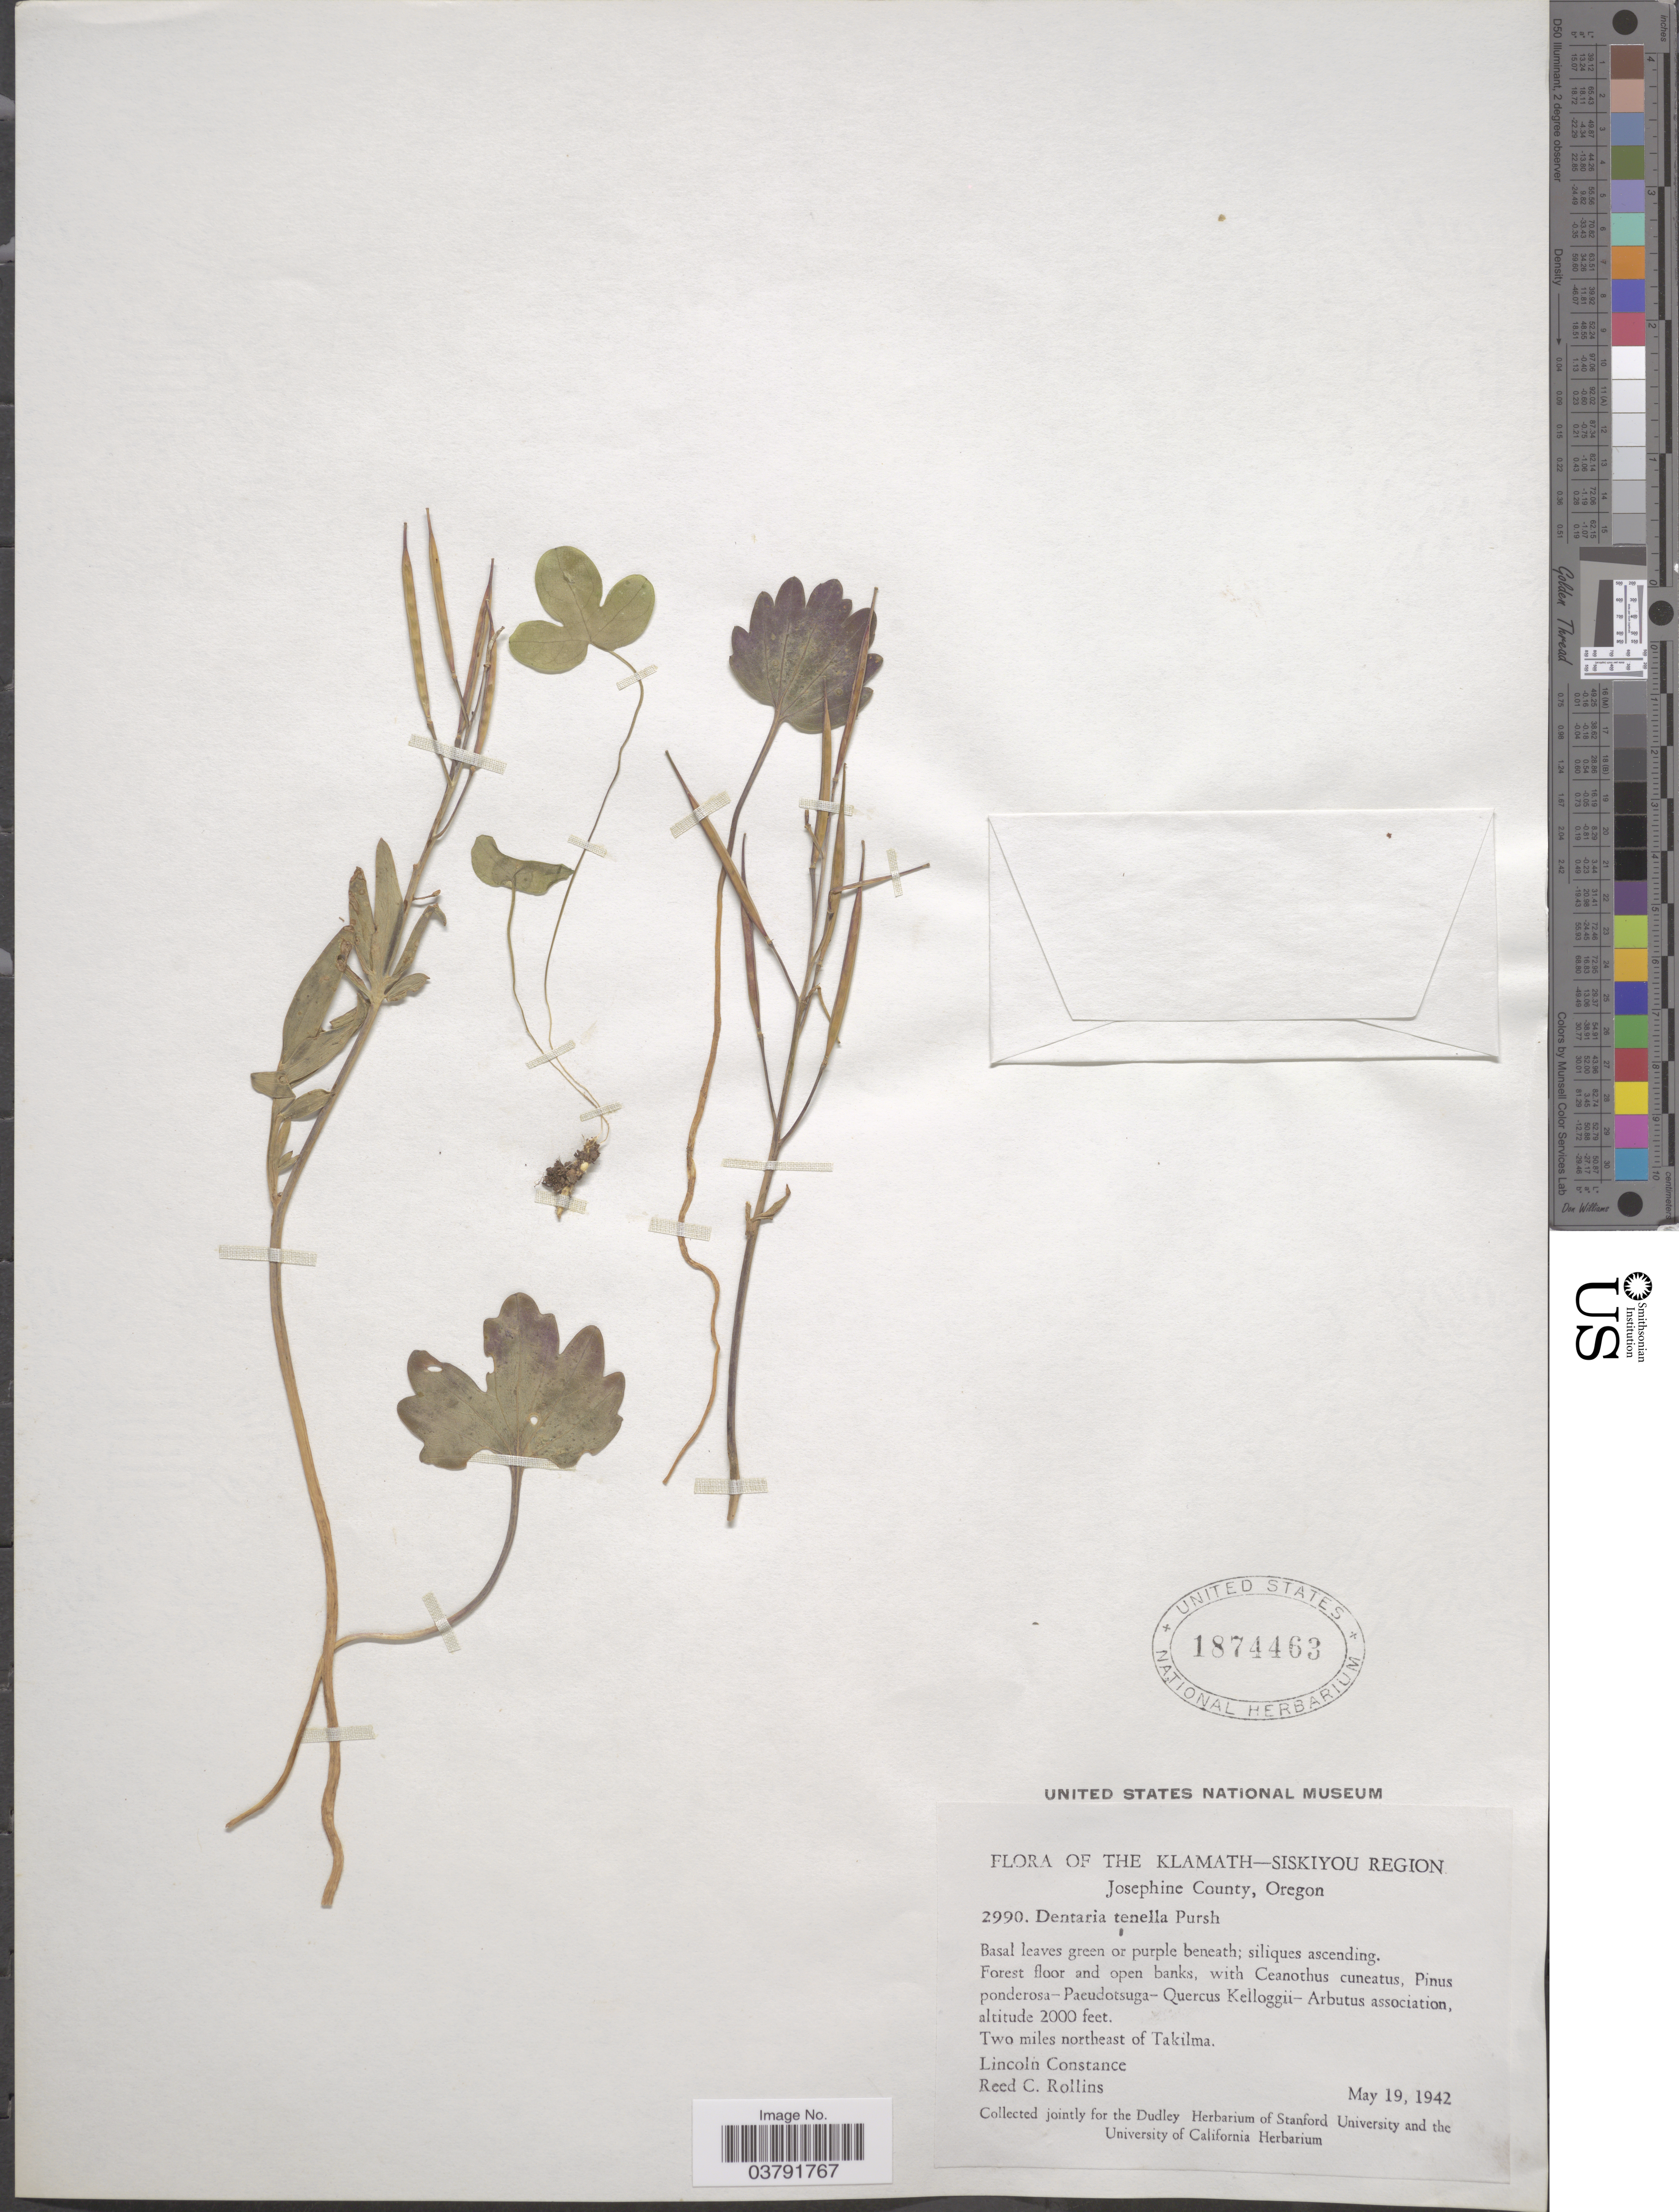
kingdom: Plantae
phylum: Tracheophyta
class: Magnoliopsida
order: Brassicales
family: Brassicaceae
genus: Dentaria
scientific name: Dentaria tenella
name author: Pursh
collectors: L. Constance & R. C. Rollins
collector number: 2990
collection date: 1942-05-19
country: United States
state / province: Oregon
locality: The Klamath-Siskiyou Region. Josephine County. Two miles northeast of Takilma.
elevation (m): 610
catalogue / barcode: US 1874463